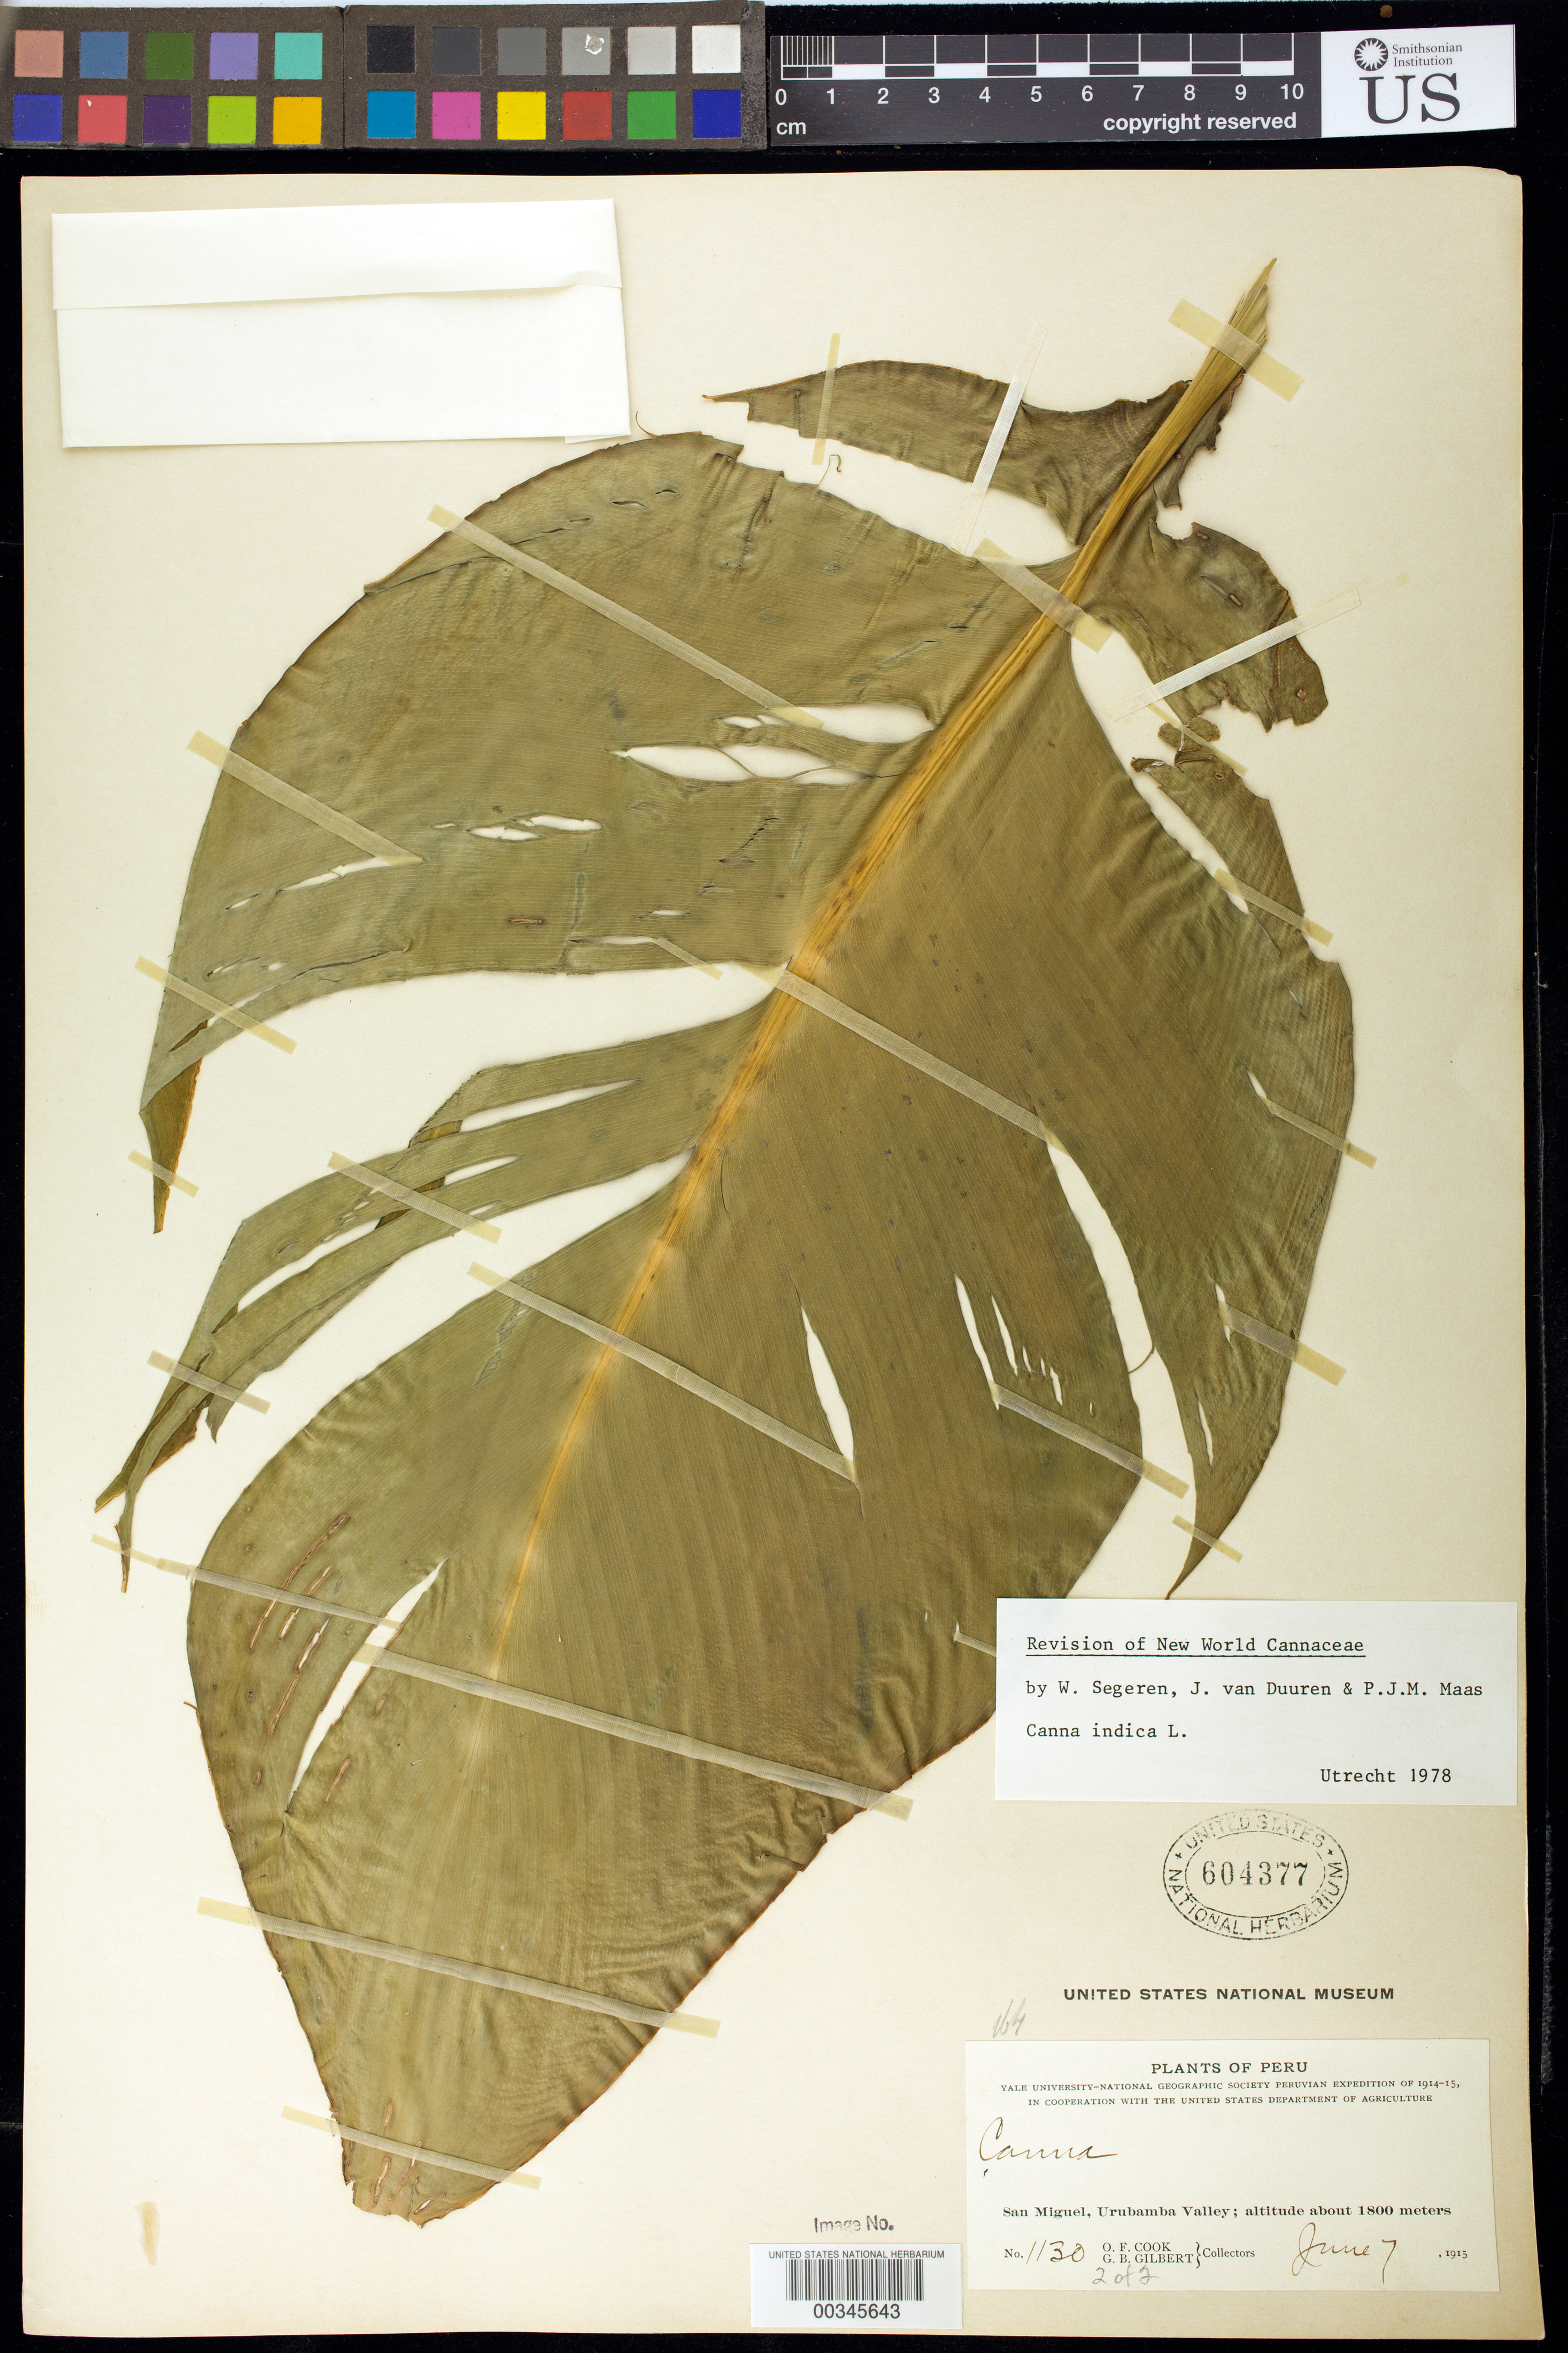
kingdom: Plantae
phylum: Tracheophyta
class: Liliopsida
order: Zingiberales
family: Cannaceae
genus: Canna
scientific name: Canna indica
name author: L.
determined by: Segeren, W.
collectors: O. F. Cook & G. B. Gilbert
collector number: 1130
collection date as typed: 07 Jun 1915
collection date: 1915-06-07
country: Peru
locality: San Miguel, Urubamba Valley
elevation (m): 1800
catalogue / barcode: US 604377